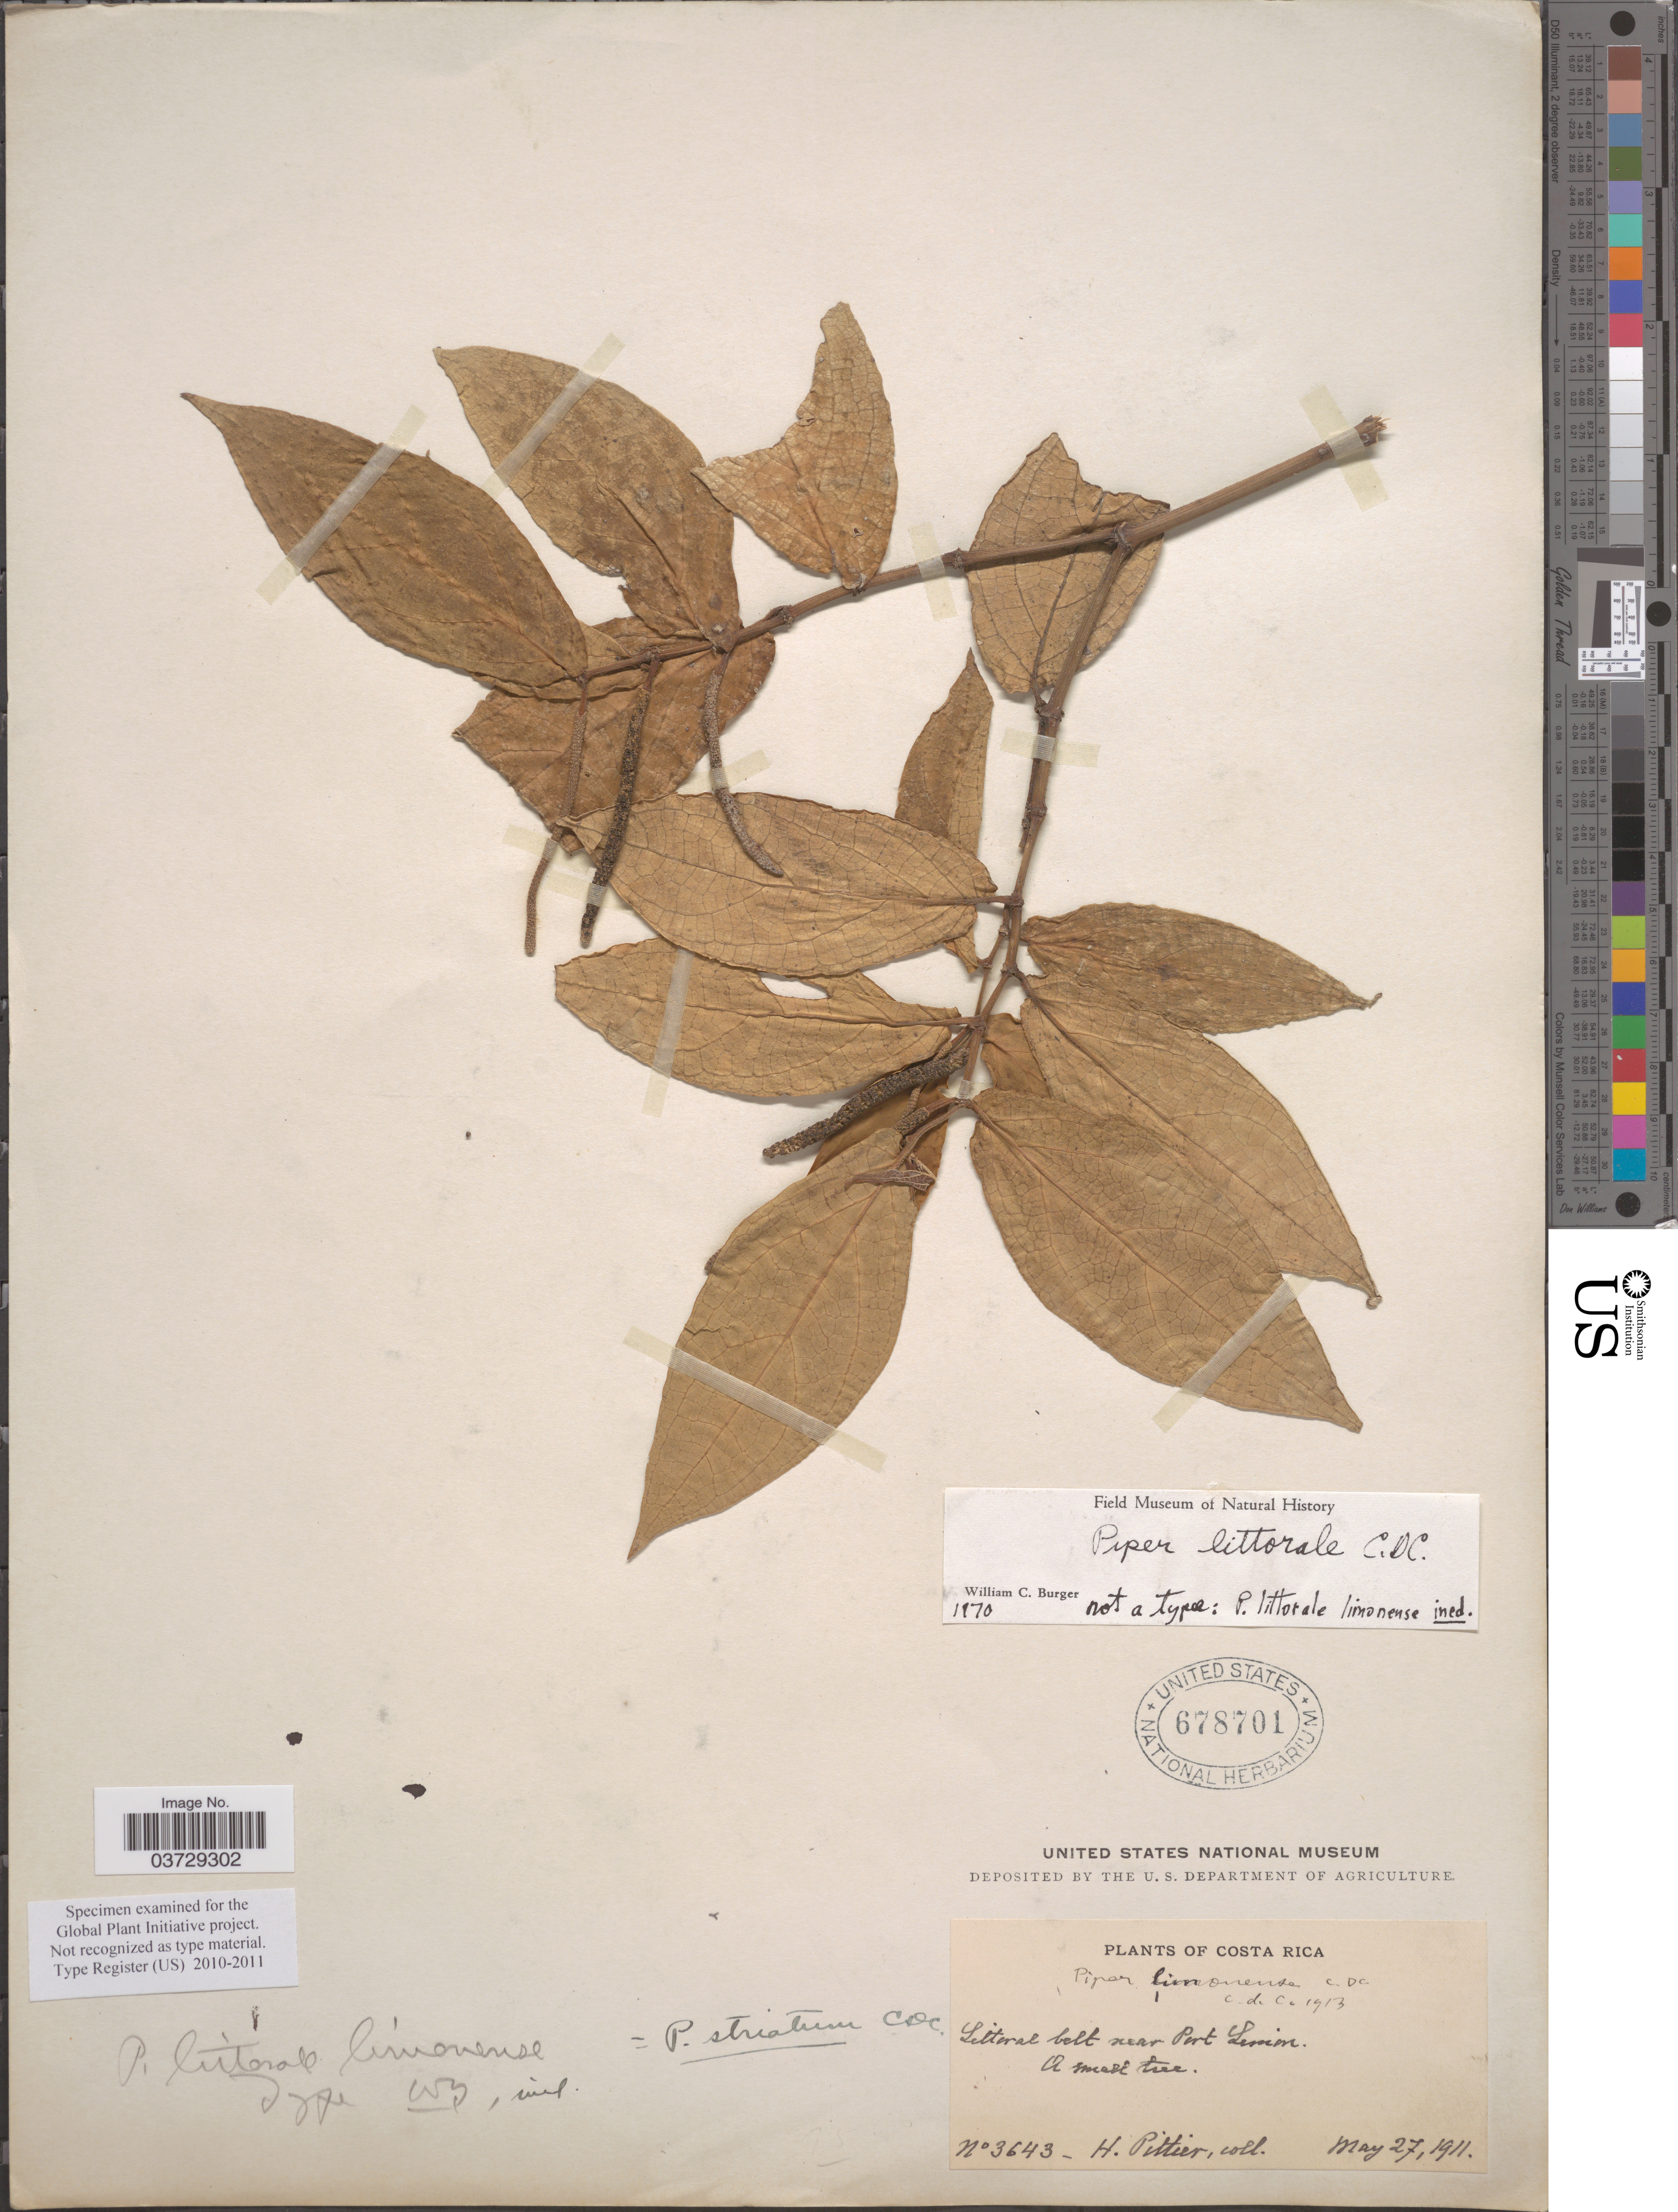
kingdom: Plantae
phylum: Tracheophyta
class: Magnoliopsida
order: Piperales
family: Piperaceae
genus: Piper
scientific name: Piper littorale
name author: C. DC. in Pittier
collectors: H. F. Pittier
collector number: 3643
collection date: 1911-05-27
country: Costa Rica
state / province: Limón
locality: Littoral belt near Port Limon.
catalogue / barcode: US 678701